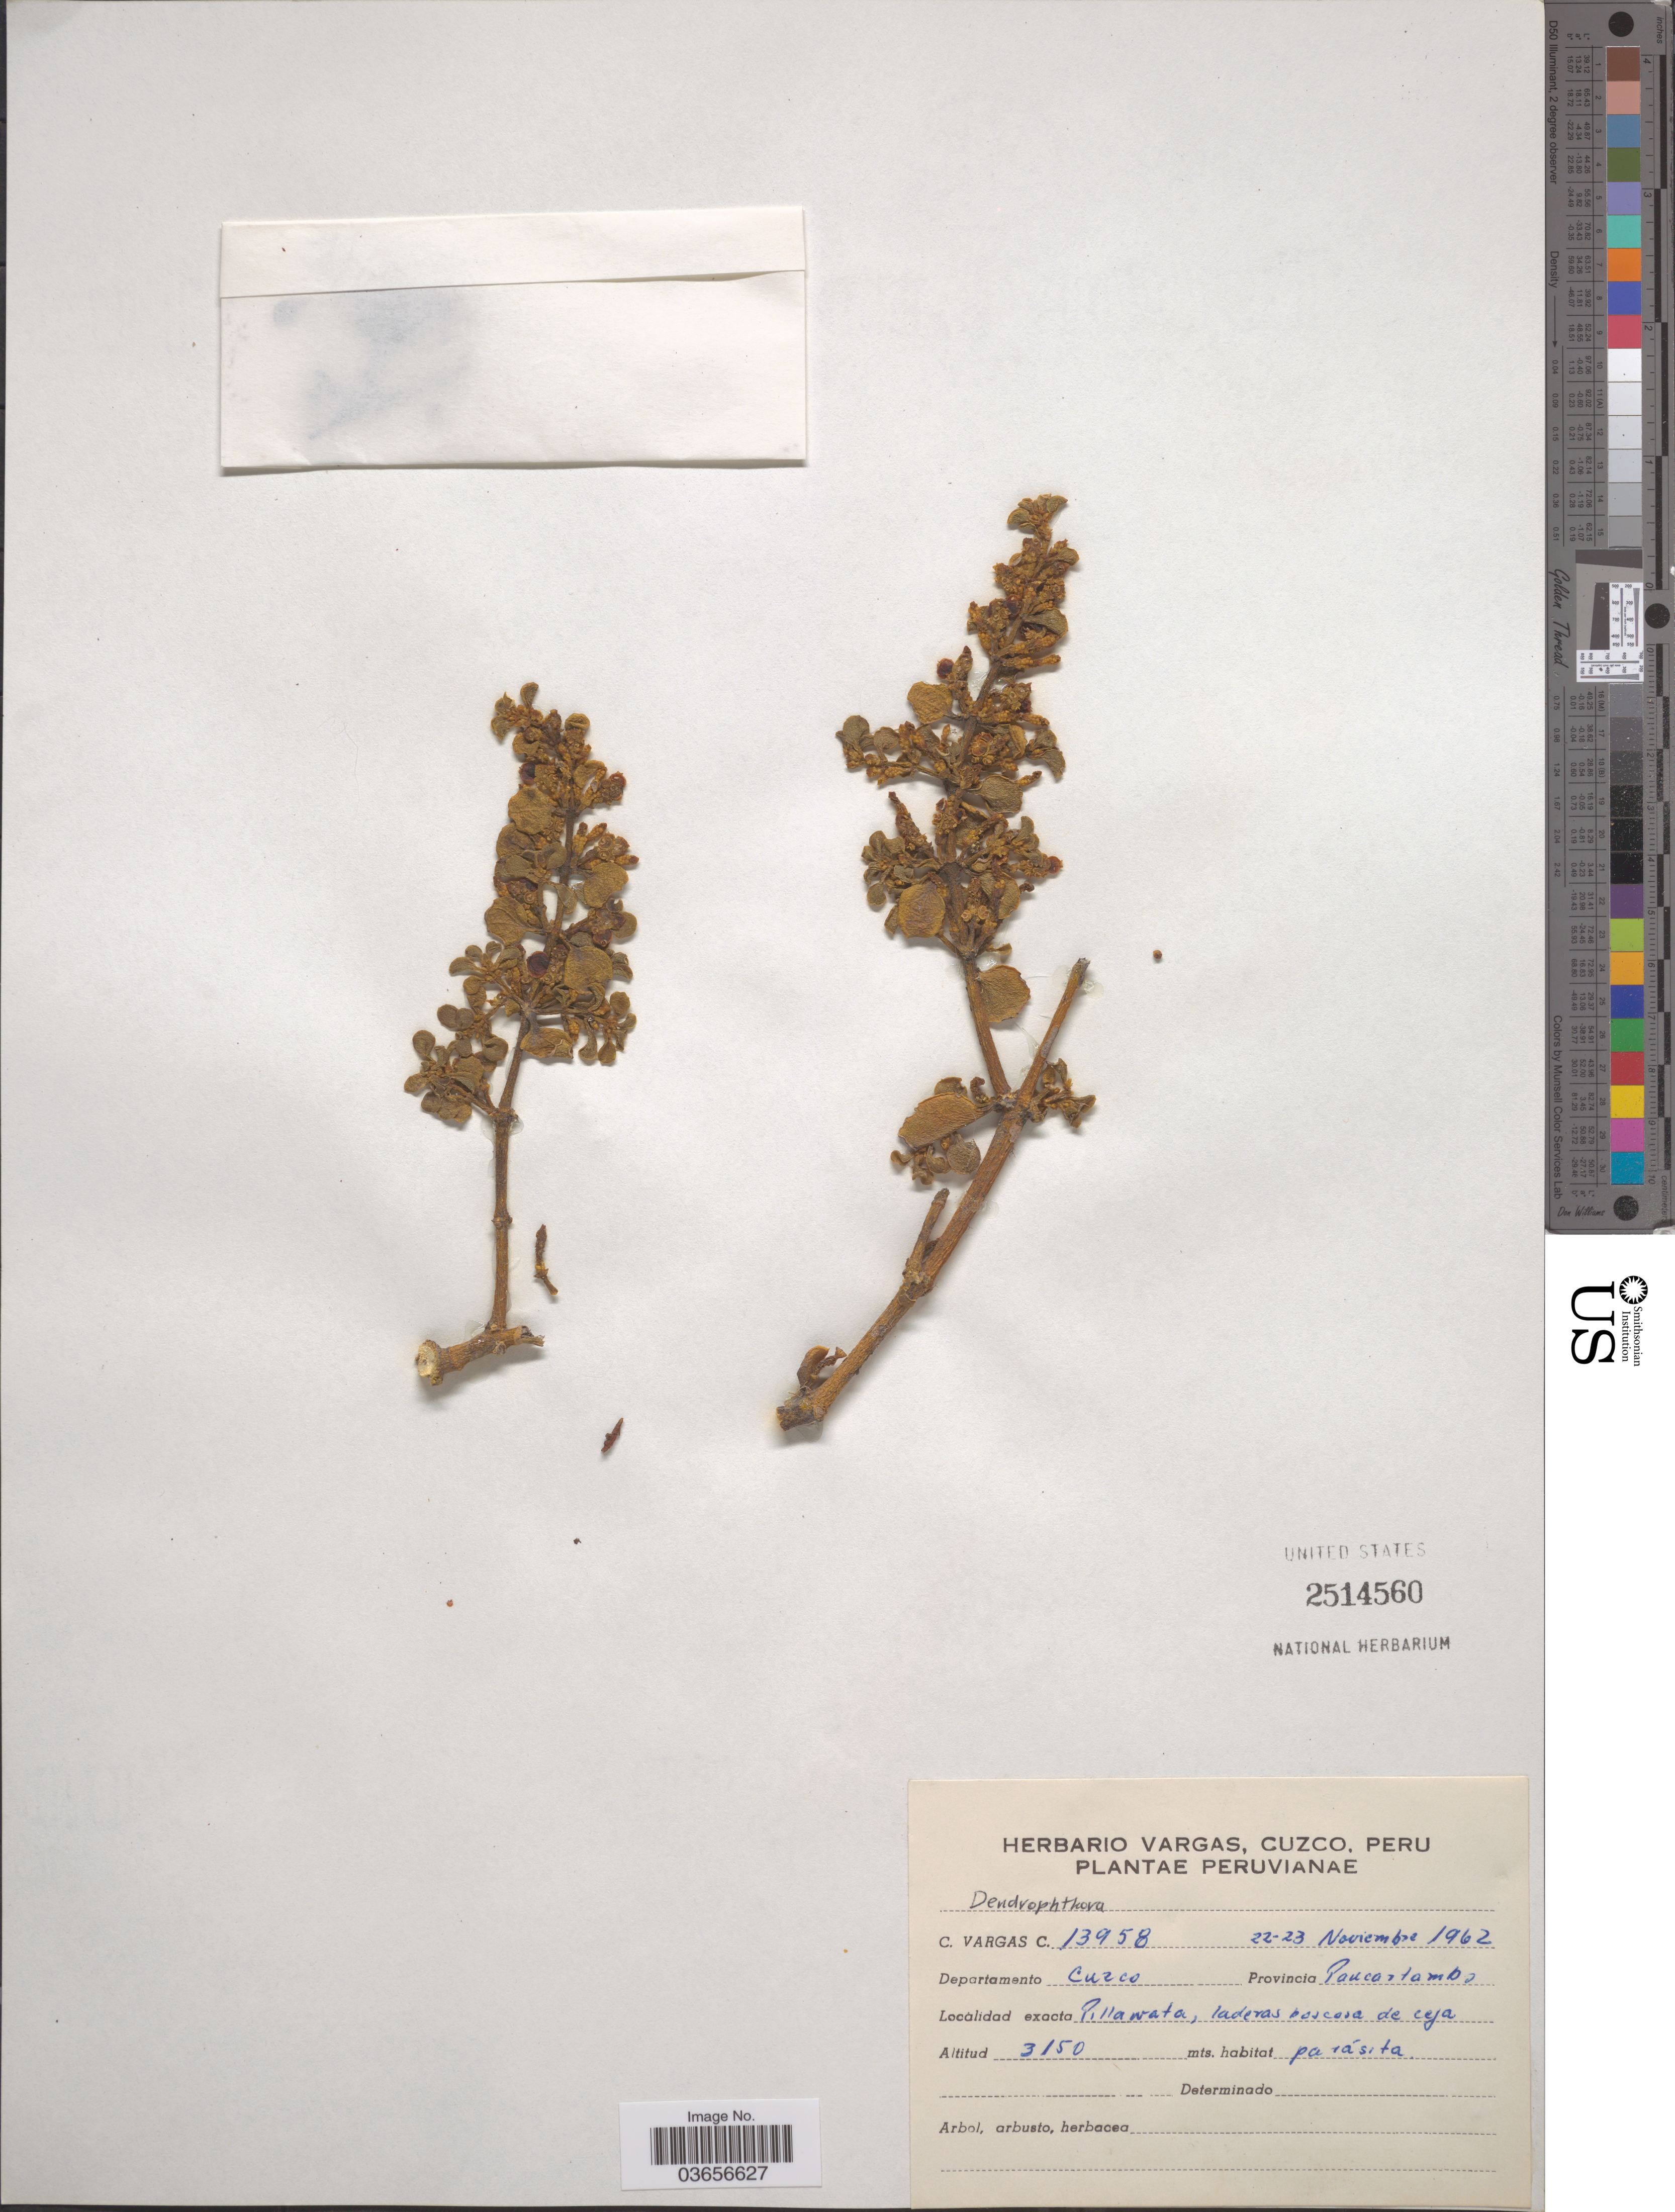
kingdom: Plantae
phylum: Tracheophyta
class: Magnoliopsida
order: Santalales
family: Viscaceae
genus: Dendrophthora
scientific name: Dendrophthora sp.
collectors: C. Vargas Calderón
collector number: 13958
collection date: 1962-11-22/1962-11-23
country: Peru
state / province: Cusco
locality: Departamento Cuzco, Provincia Paucartambo. Pillawata, laderas boscosa de ceja.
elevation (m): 3150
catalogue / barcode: US 2514560